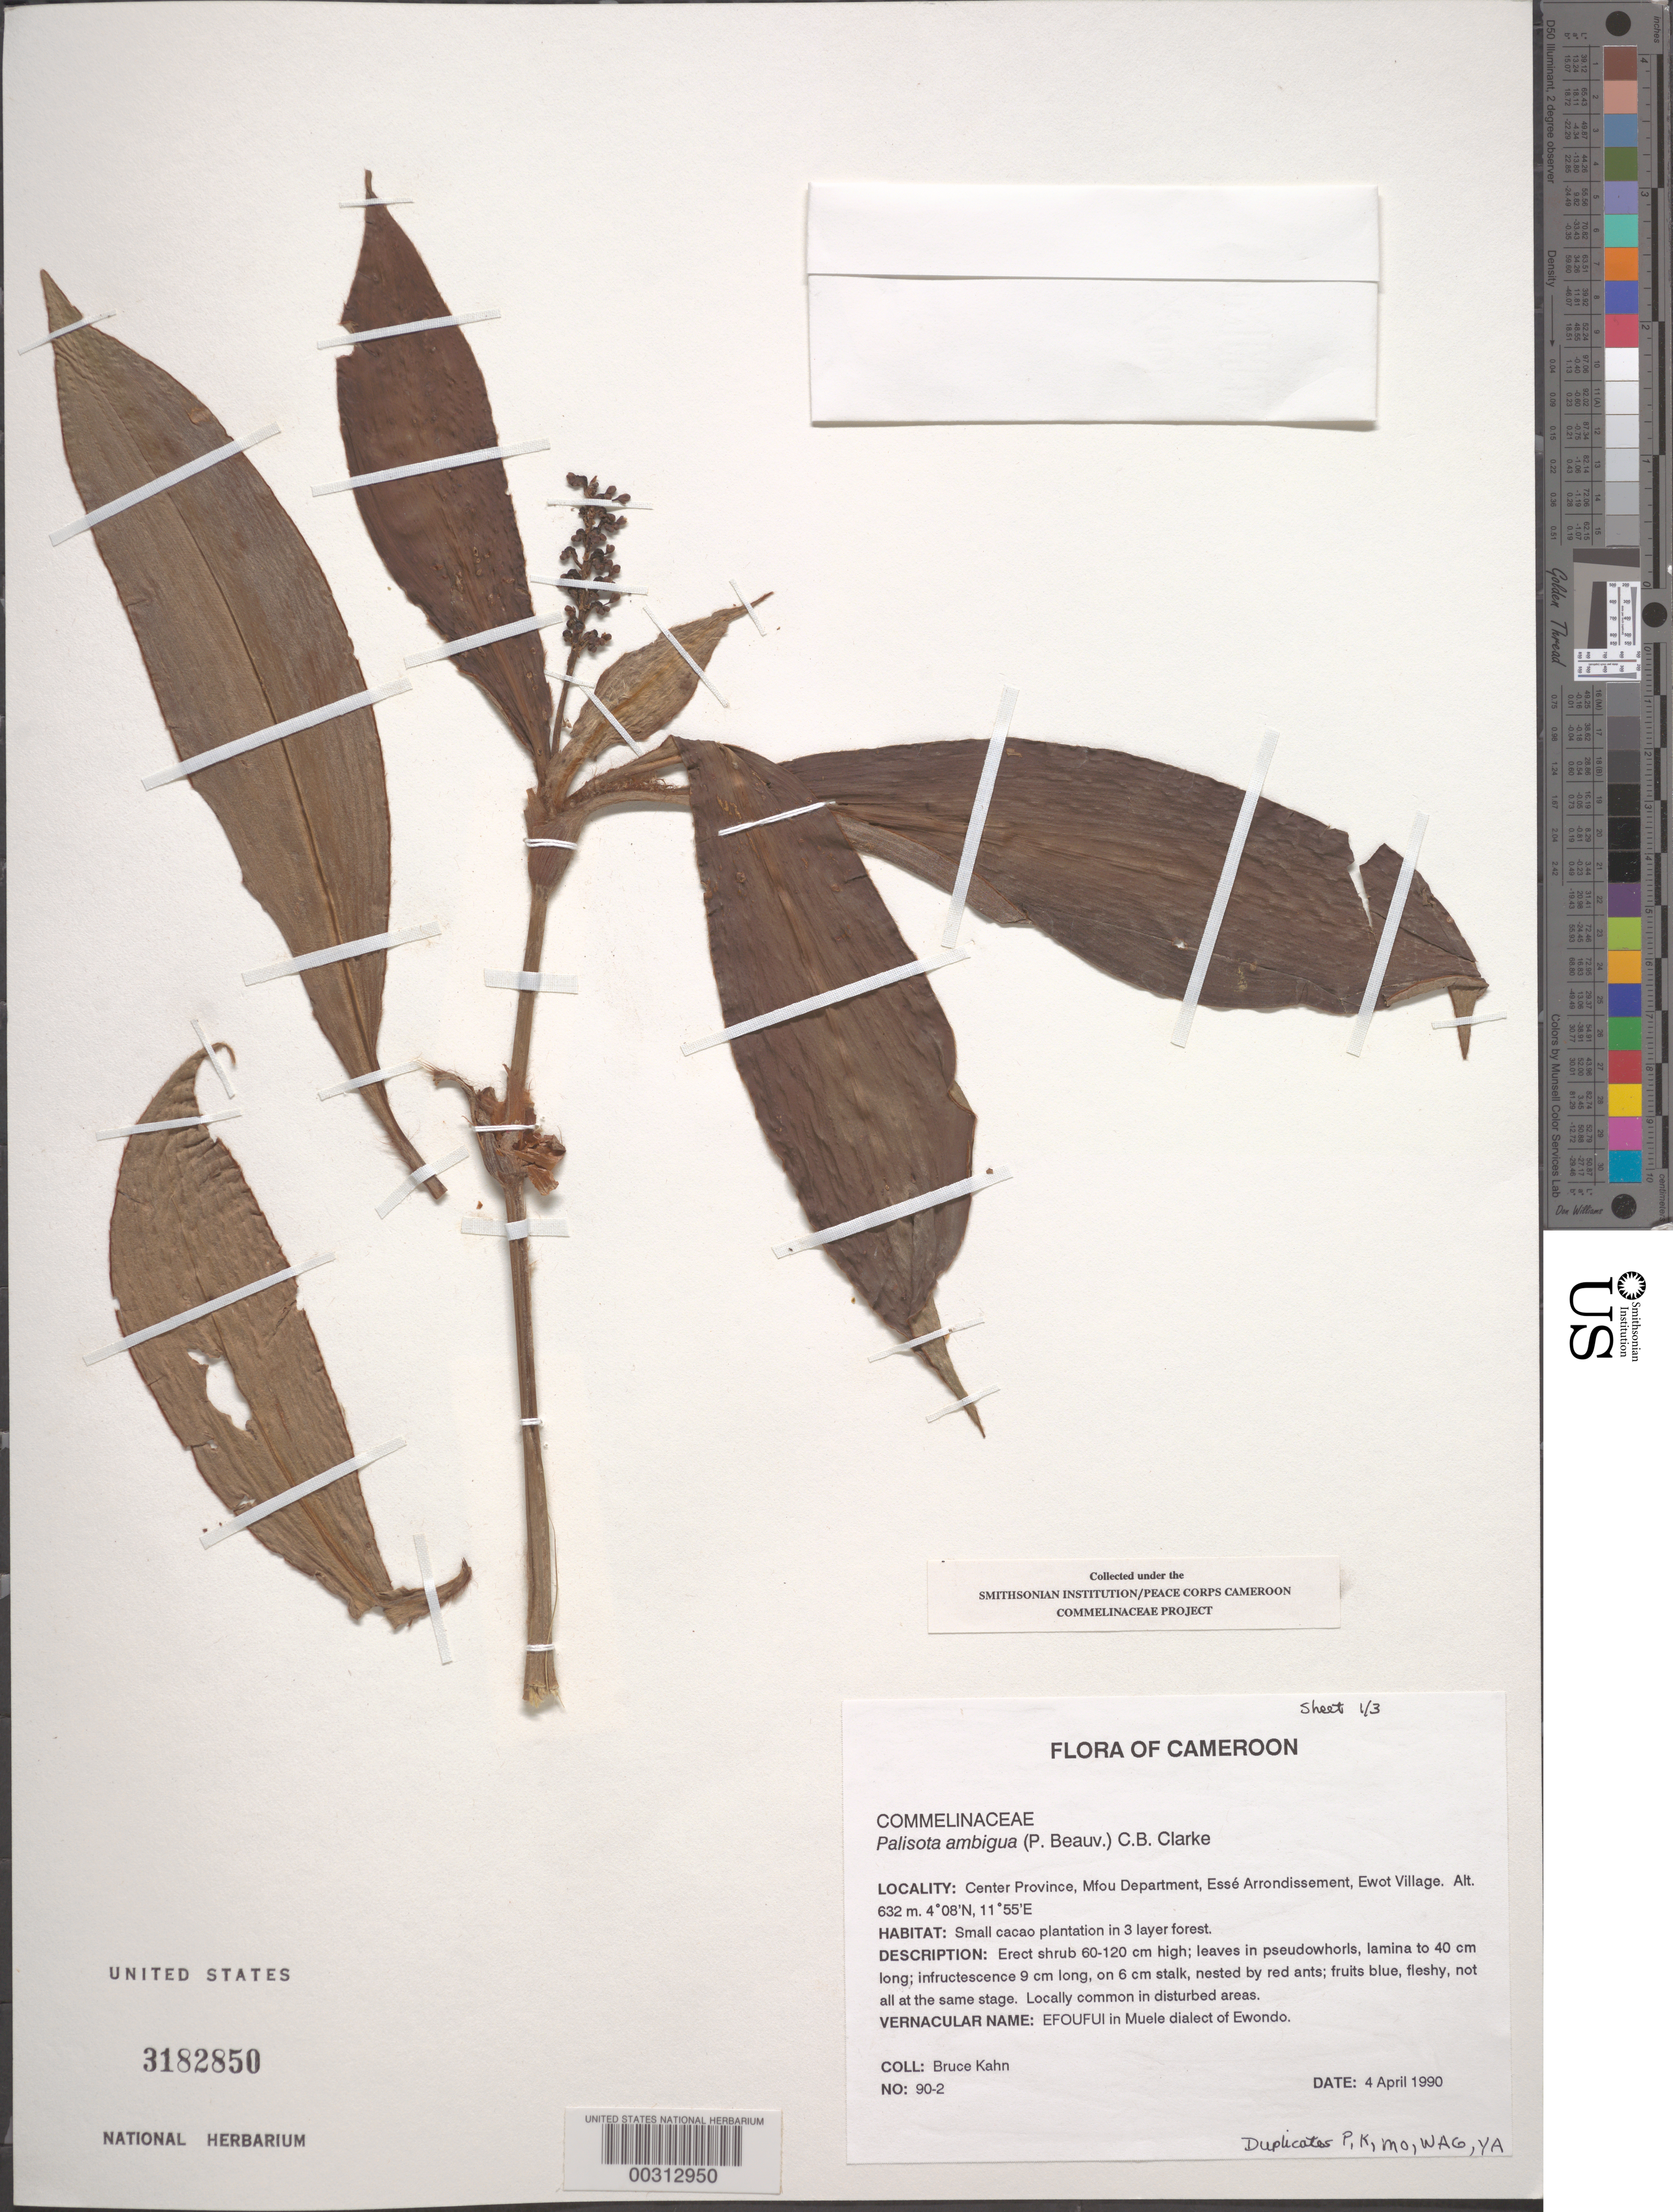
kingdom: Plantae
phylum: Tracheophyta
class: Liliopsida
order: Commelinales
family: Commelinaceae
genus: Palisota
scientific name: Palisota ambigua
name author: (P. Beauv.) C.B. Clarke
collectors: B. Kahn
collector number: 90-2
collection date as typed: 04 Apr 1990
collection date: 1990-04-04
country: Cameroon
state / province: Centre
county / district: Méfou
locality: Esse arrondissement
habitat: Small cacao plantation in 3 layer forest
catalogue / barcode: US 3182850